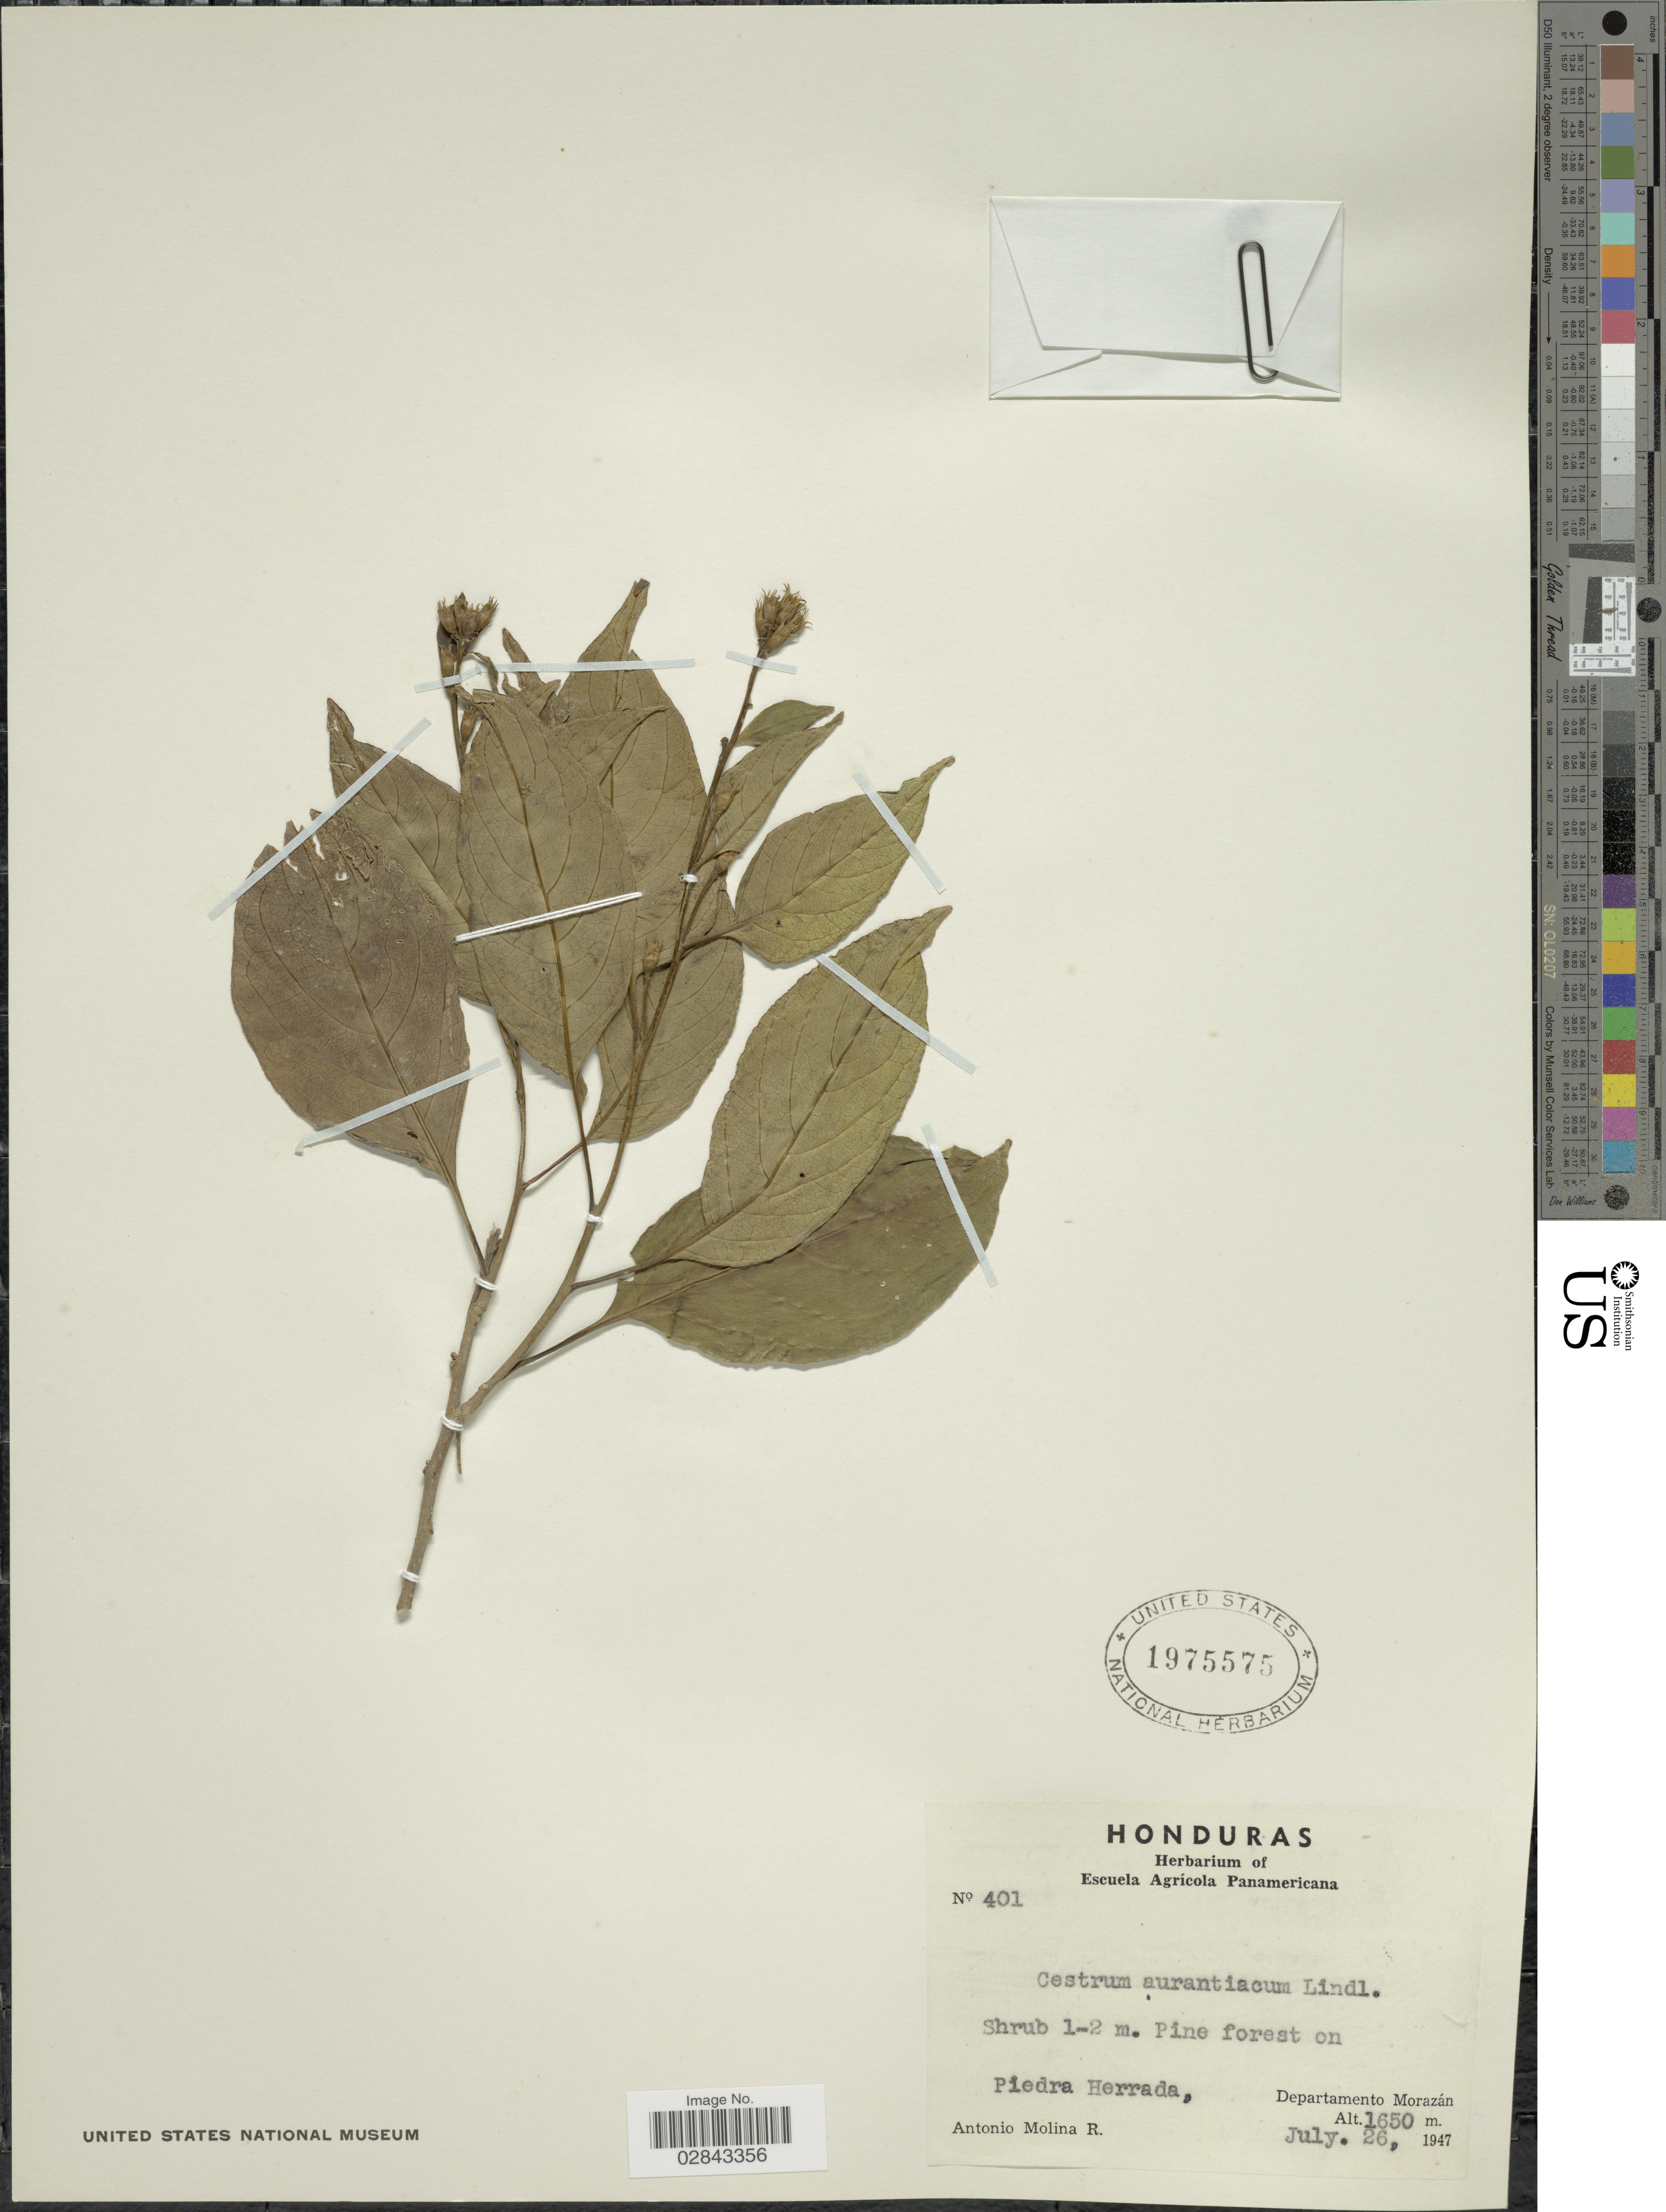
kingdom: Plantae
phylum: Tracheophyta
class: Magnoliopsida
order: Solanales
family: Solanaceae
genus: Cestrum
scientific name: Cestrum aurantiacum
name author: Lindley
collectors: A. Molina R.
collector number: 401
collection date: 1947-07-26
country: Honduras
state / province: Fco. Morazán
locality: Piedra Herrada, Departamento Morazán.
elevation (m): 1650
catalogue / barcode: US 1975575